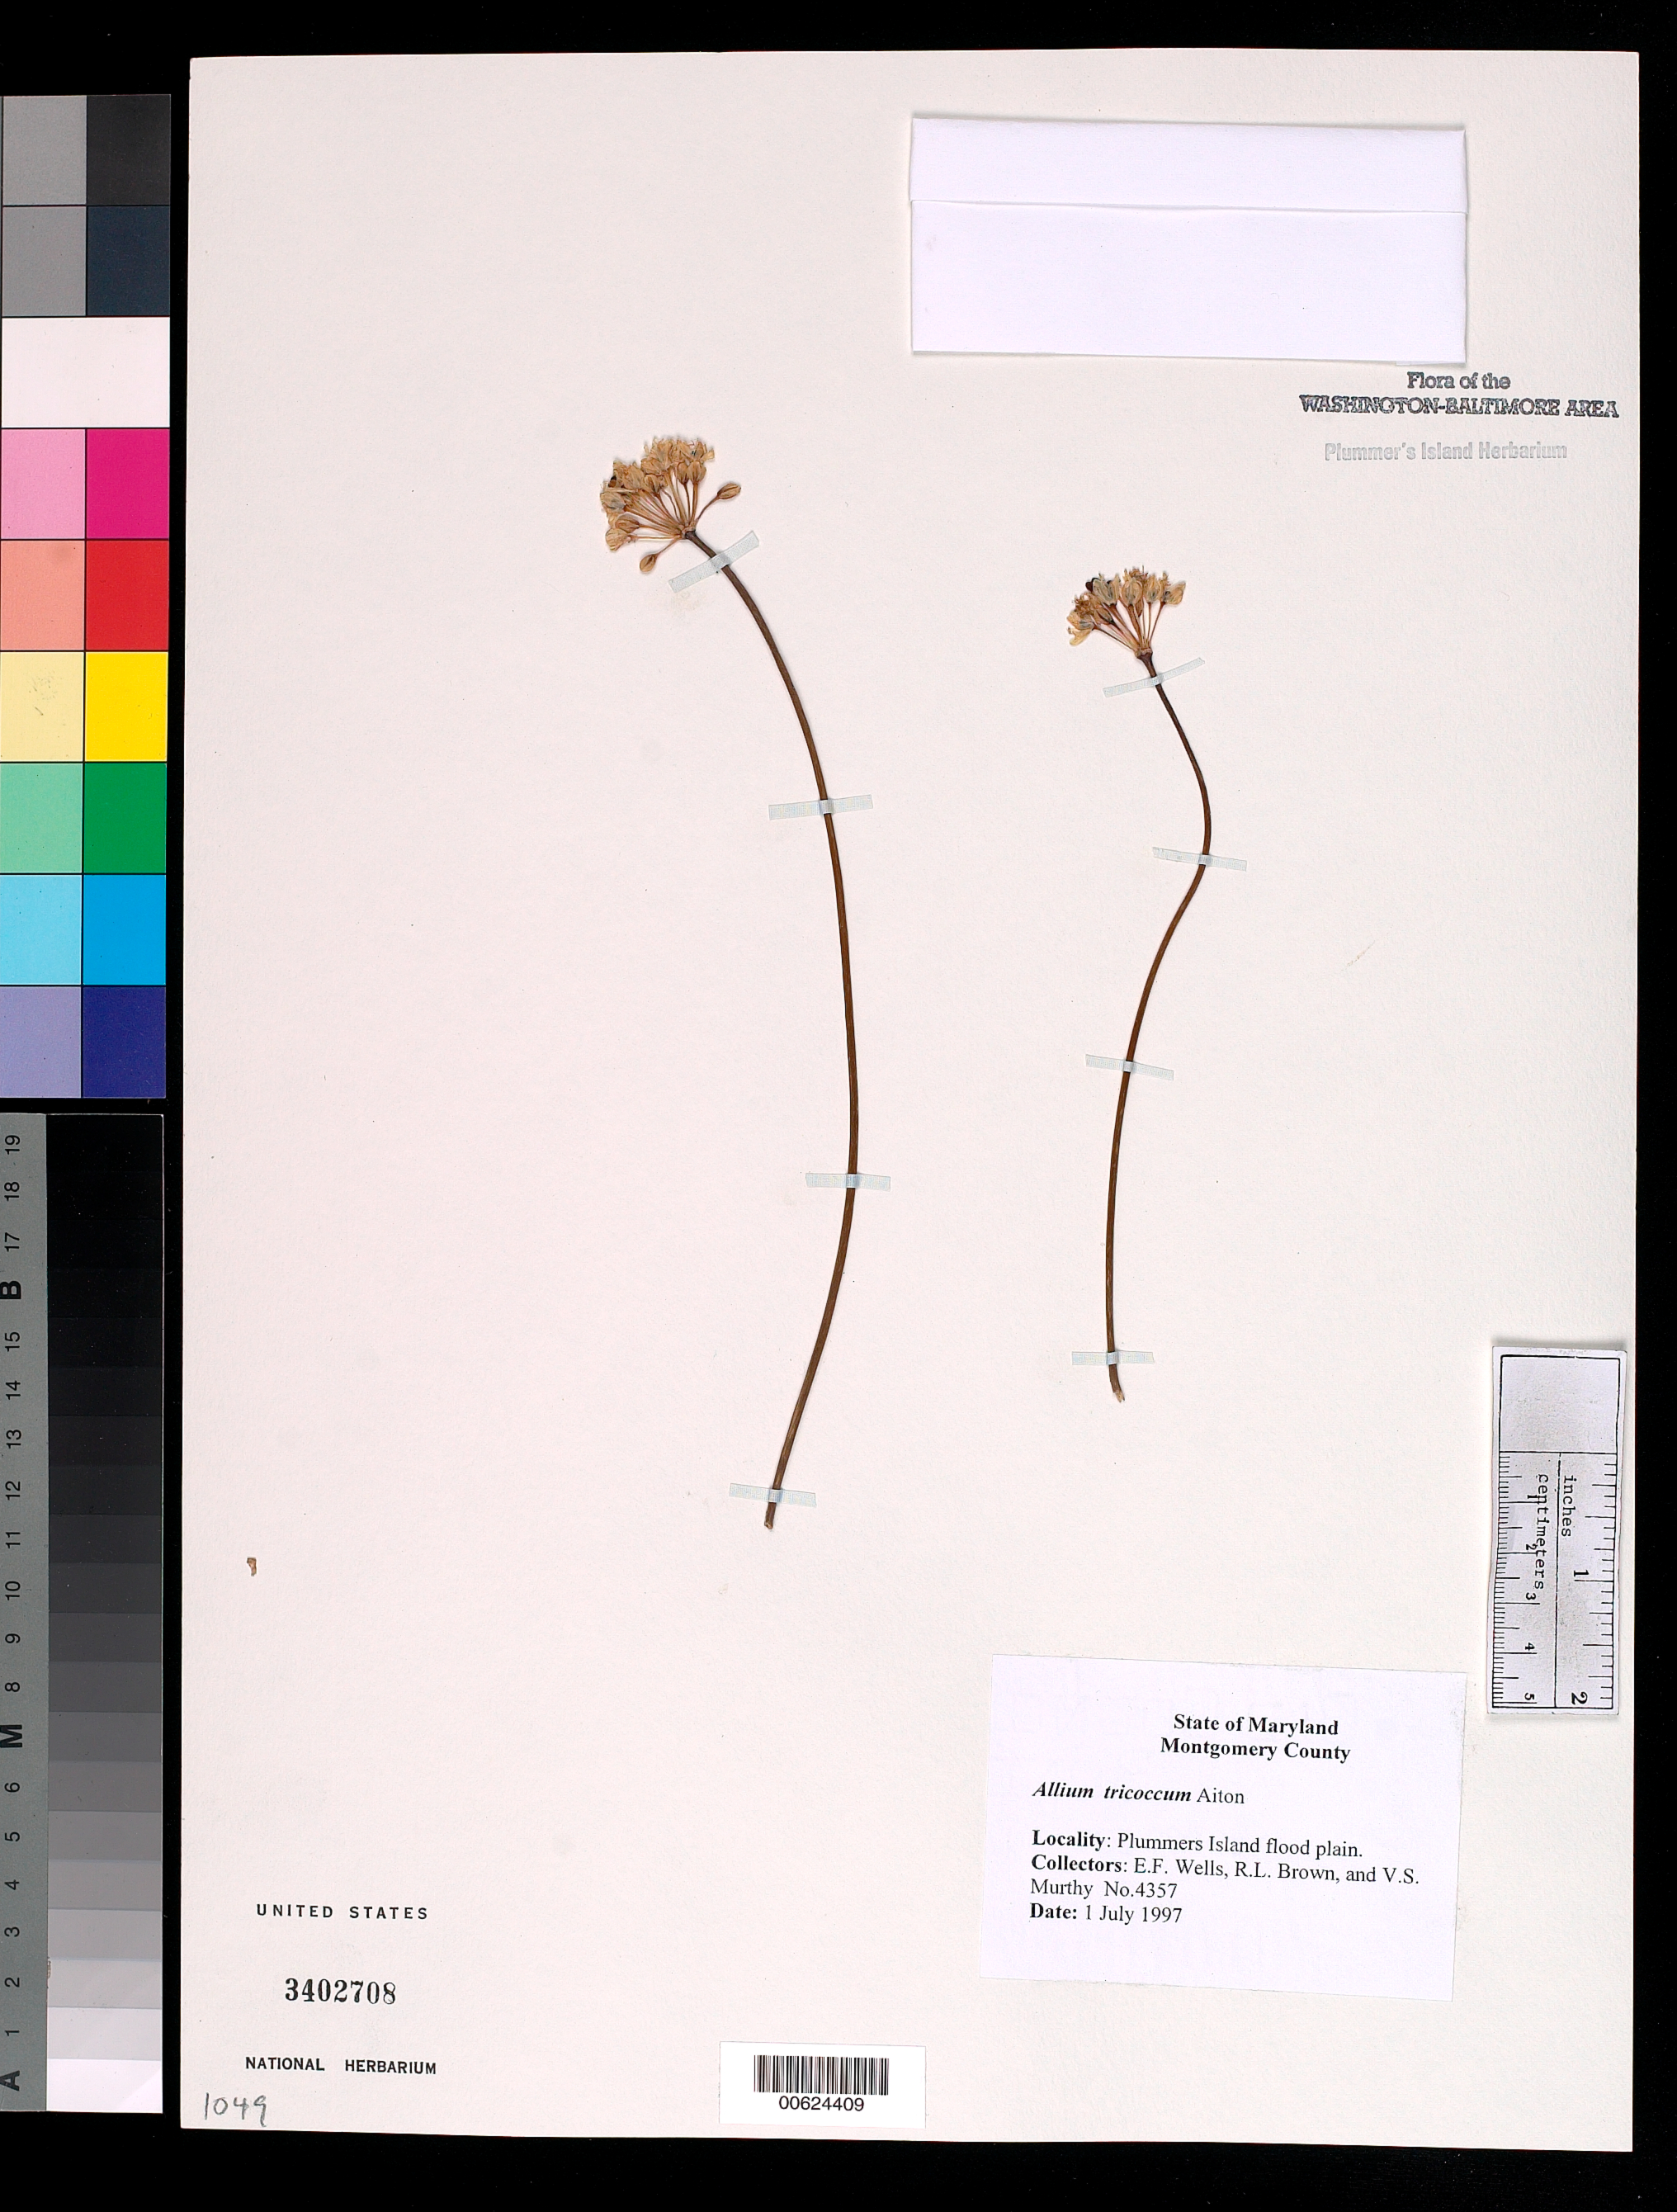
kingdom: Plantae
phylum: Tracheophyta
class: Liliopsida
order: Asparagales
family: Amaryllidaceae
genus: Allium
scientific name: Allium tricoccum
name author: Aiton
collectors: E. F. Wells, R. L. Brown & V. S. Murthy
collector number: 4357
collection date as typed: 01 Jul 1997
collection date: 1997-07-01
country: United States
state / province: Maryland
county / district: Montgomery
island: Plummers Island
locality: Flood plain of Plummers Island Plummers Island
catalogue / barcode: US 3402708